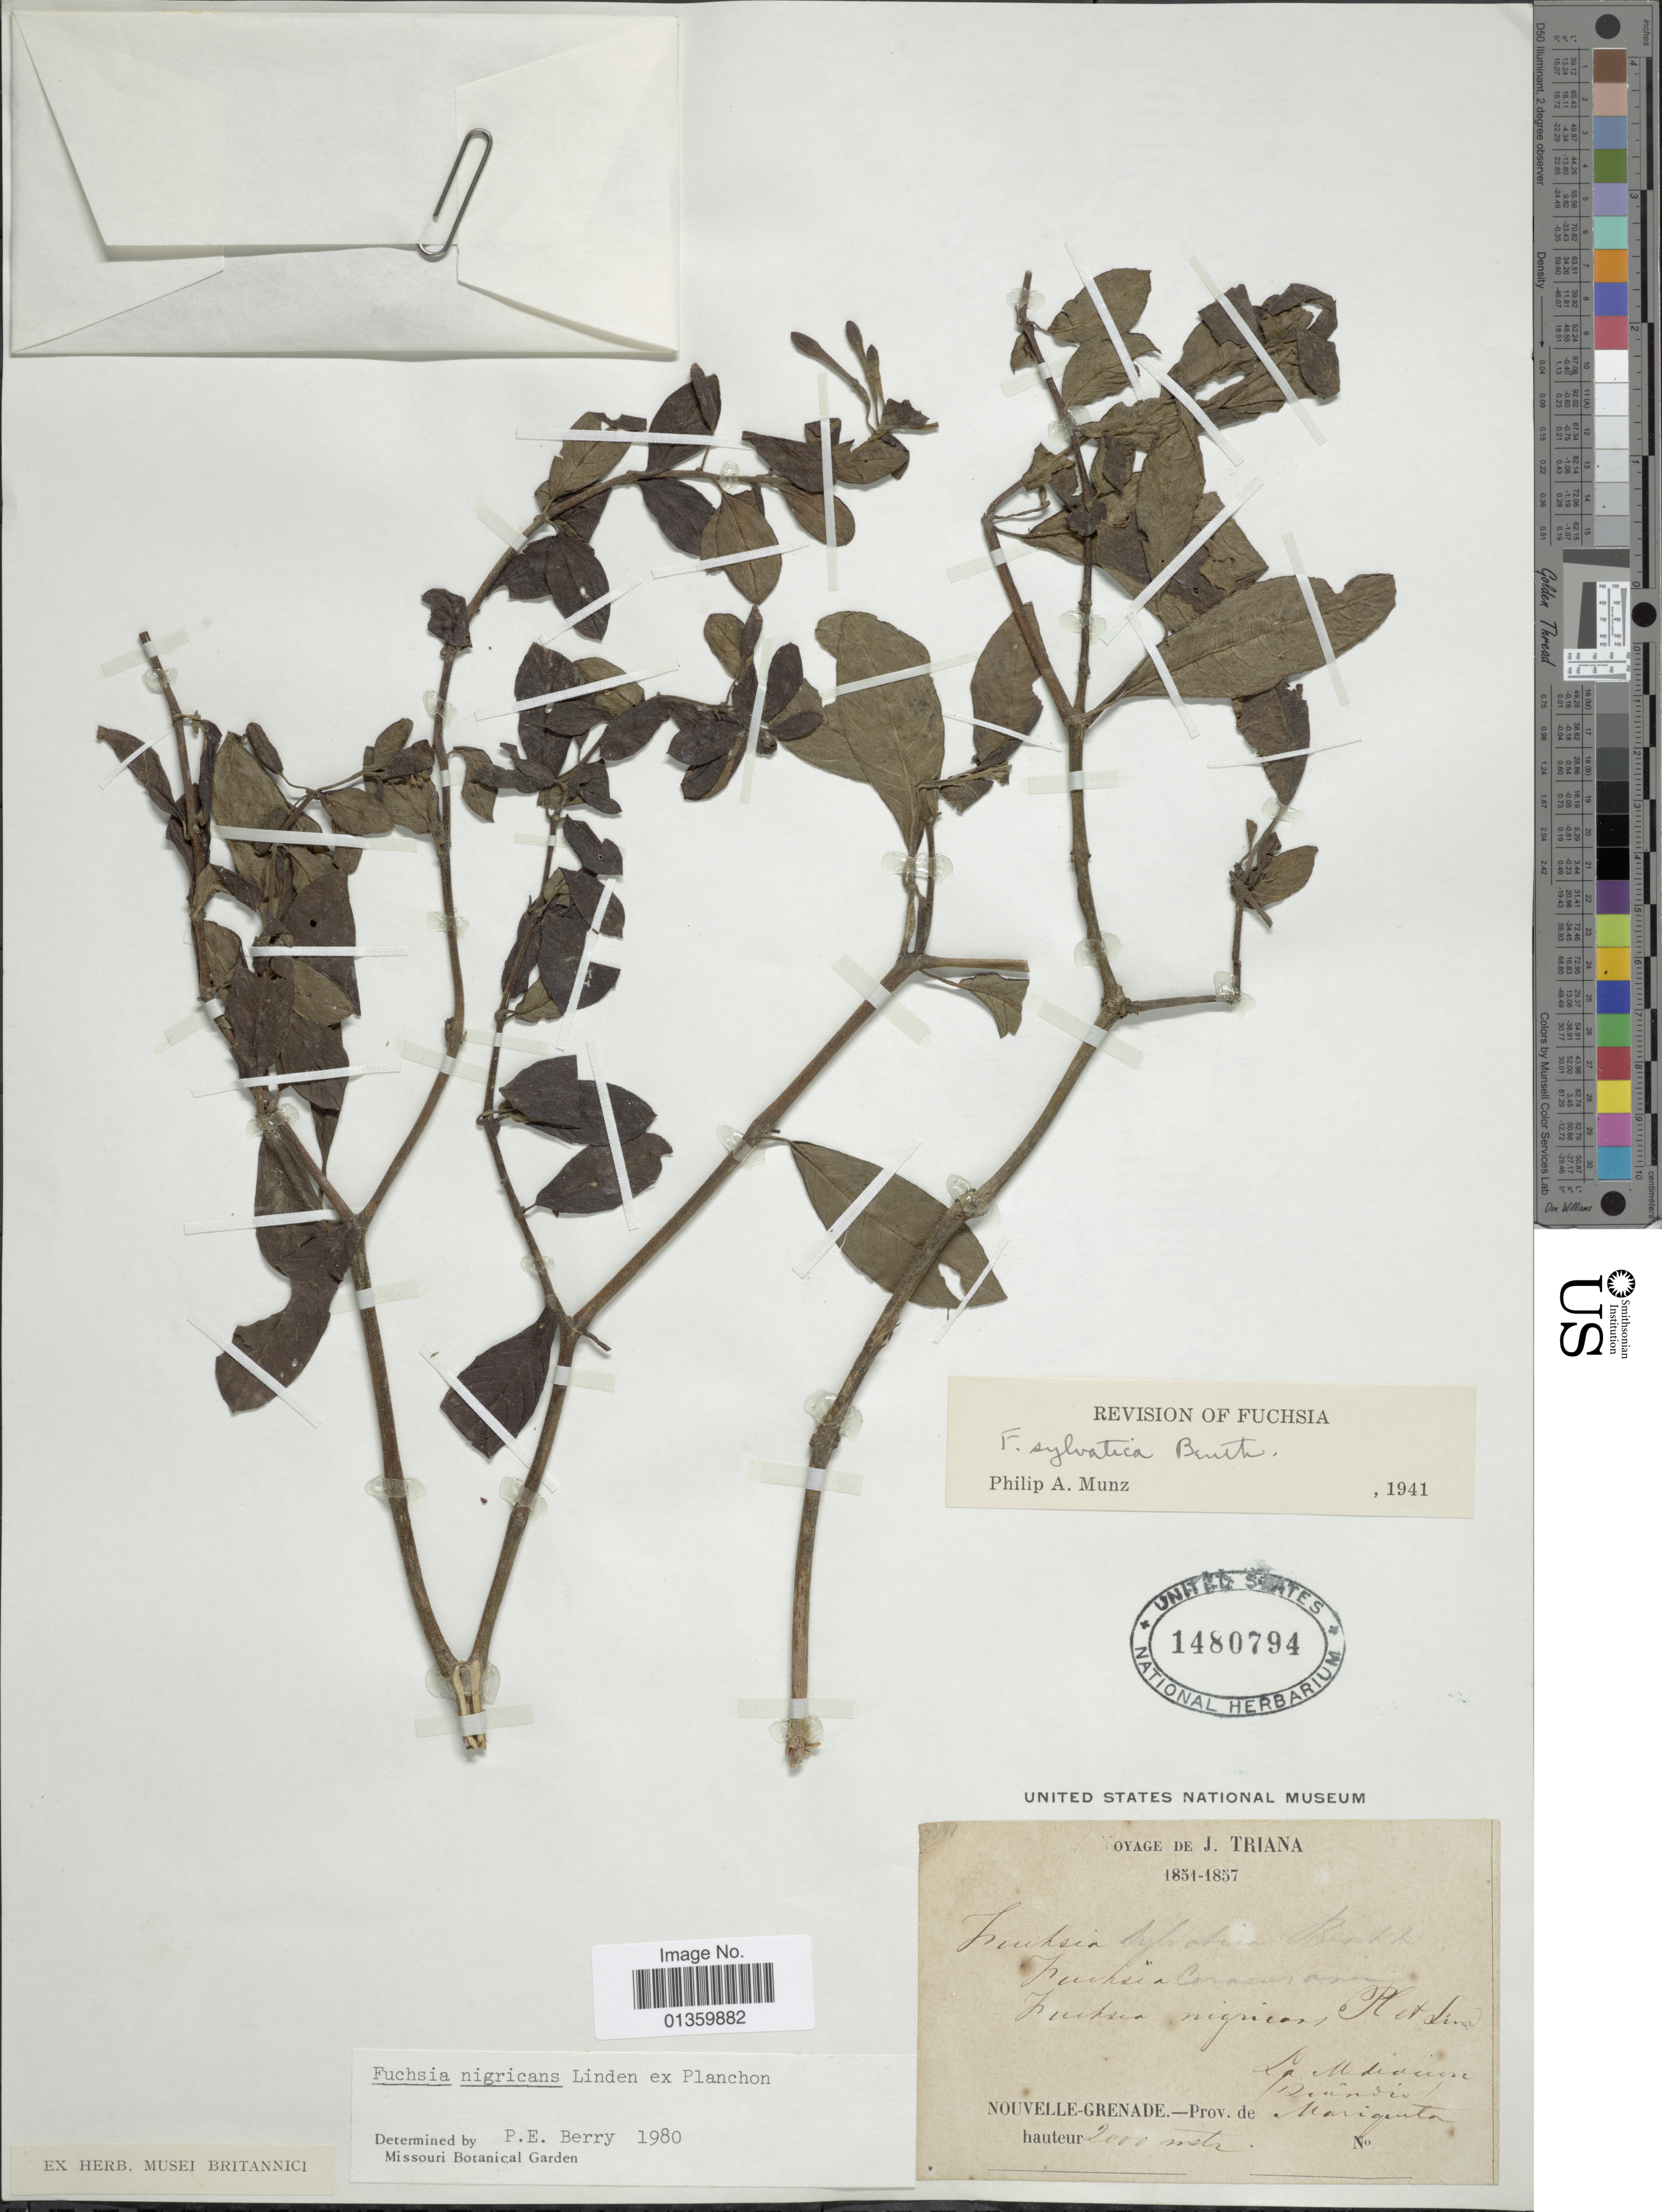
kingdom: Plantae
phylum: Tracheophyta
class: Magnoliopsida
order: Myrtales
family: Onagraceae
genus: Fuchsia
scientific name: Fuchsia nigricans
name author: Linden ex Planch.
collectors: J. Triana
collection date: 1851/1857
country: Colombia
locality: Nouvelle-Grenade, Prov. de Mariquita, La Mediacion, Quindio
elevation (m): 2000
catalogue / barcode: US 1480794